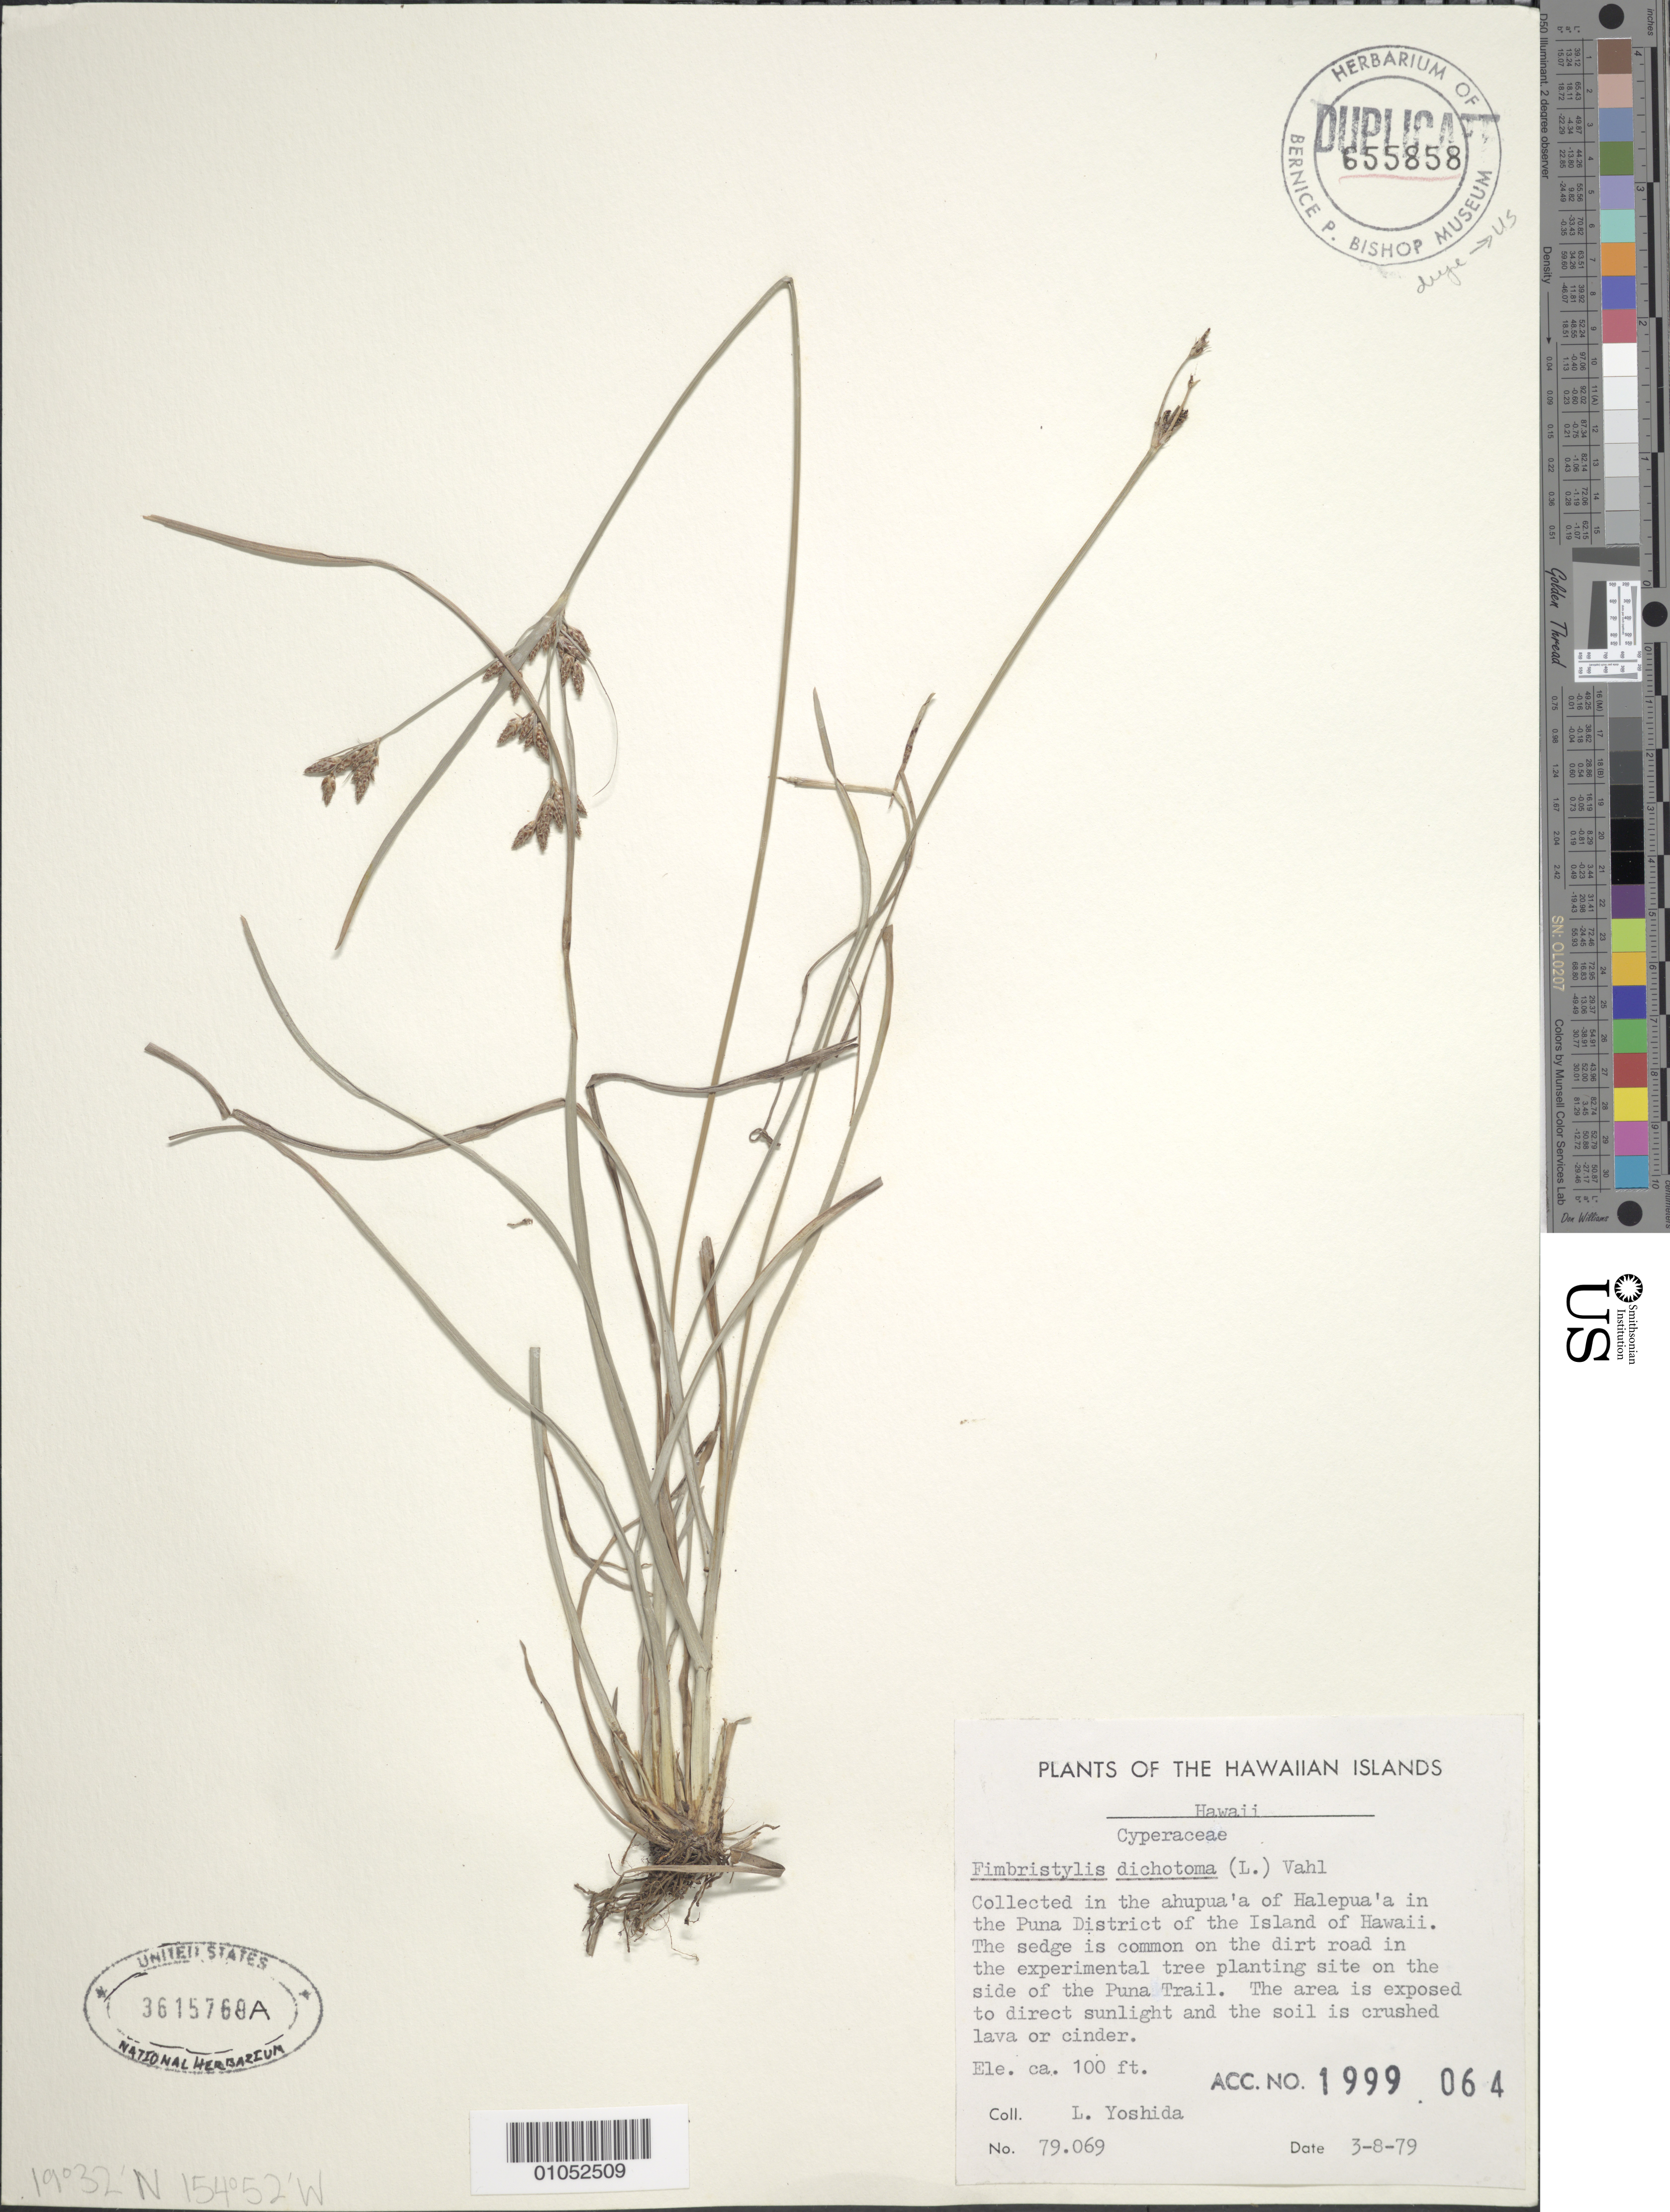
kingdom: Plantae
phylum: Tracheophyta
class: Liliopsida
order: Poales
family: Cyperaceae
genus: Fimbristylis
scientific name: Fimbristylis dichotoma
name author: (L.) Vahl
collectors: L. Yoshida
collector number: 79.069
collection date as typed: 3 Aug 1979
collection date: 1979-08-03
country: United States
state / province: Hawaii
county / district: Hawaii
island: Hawaii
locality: Puna District, Ahupua'a of Halepua'a, tree planting site of the Puna Trail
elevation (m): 30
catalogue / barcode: US 3615768A